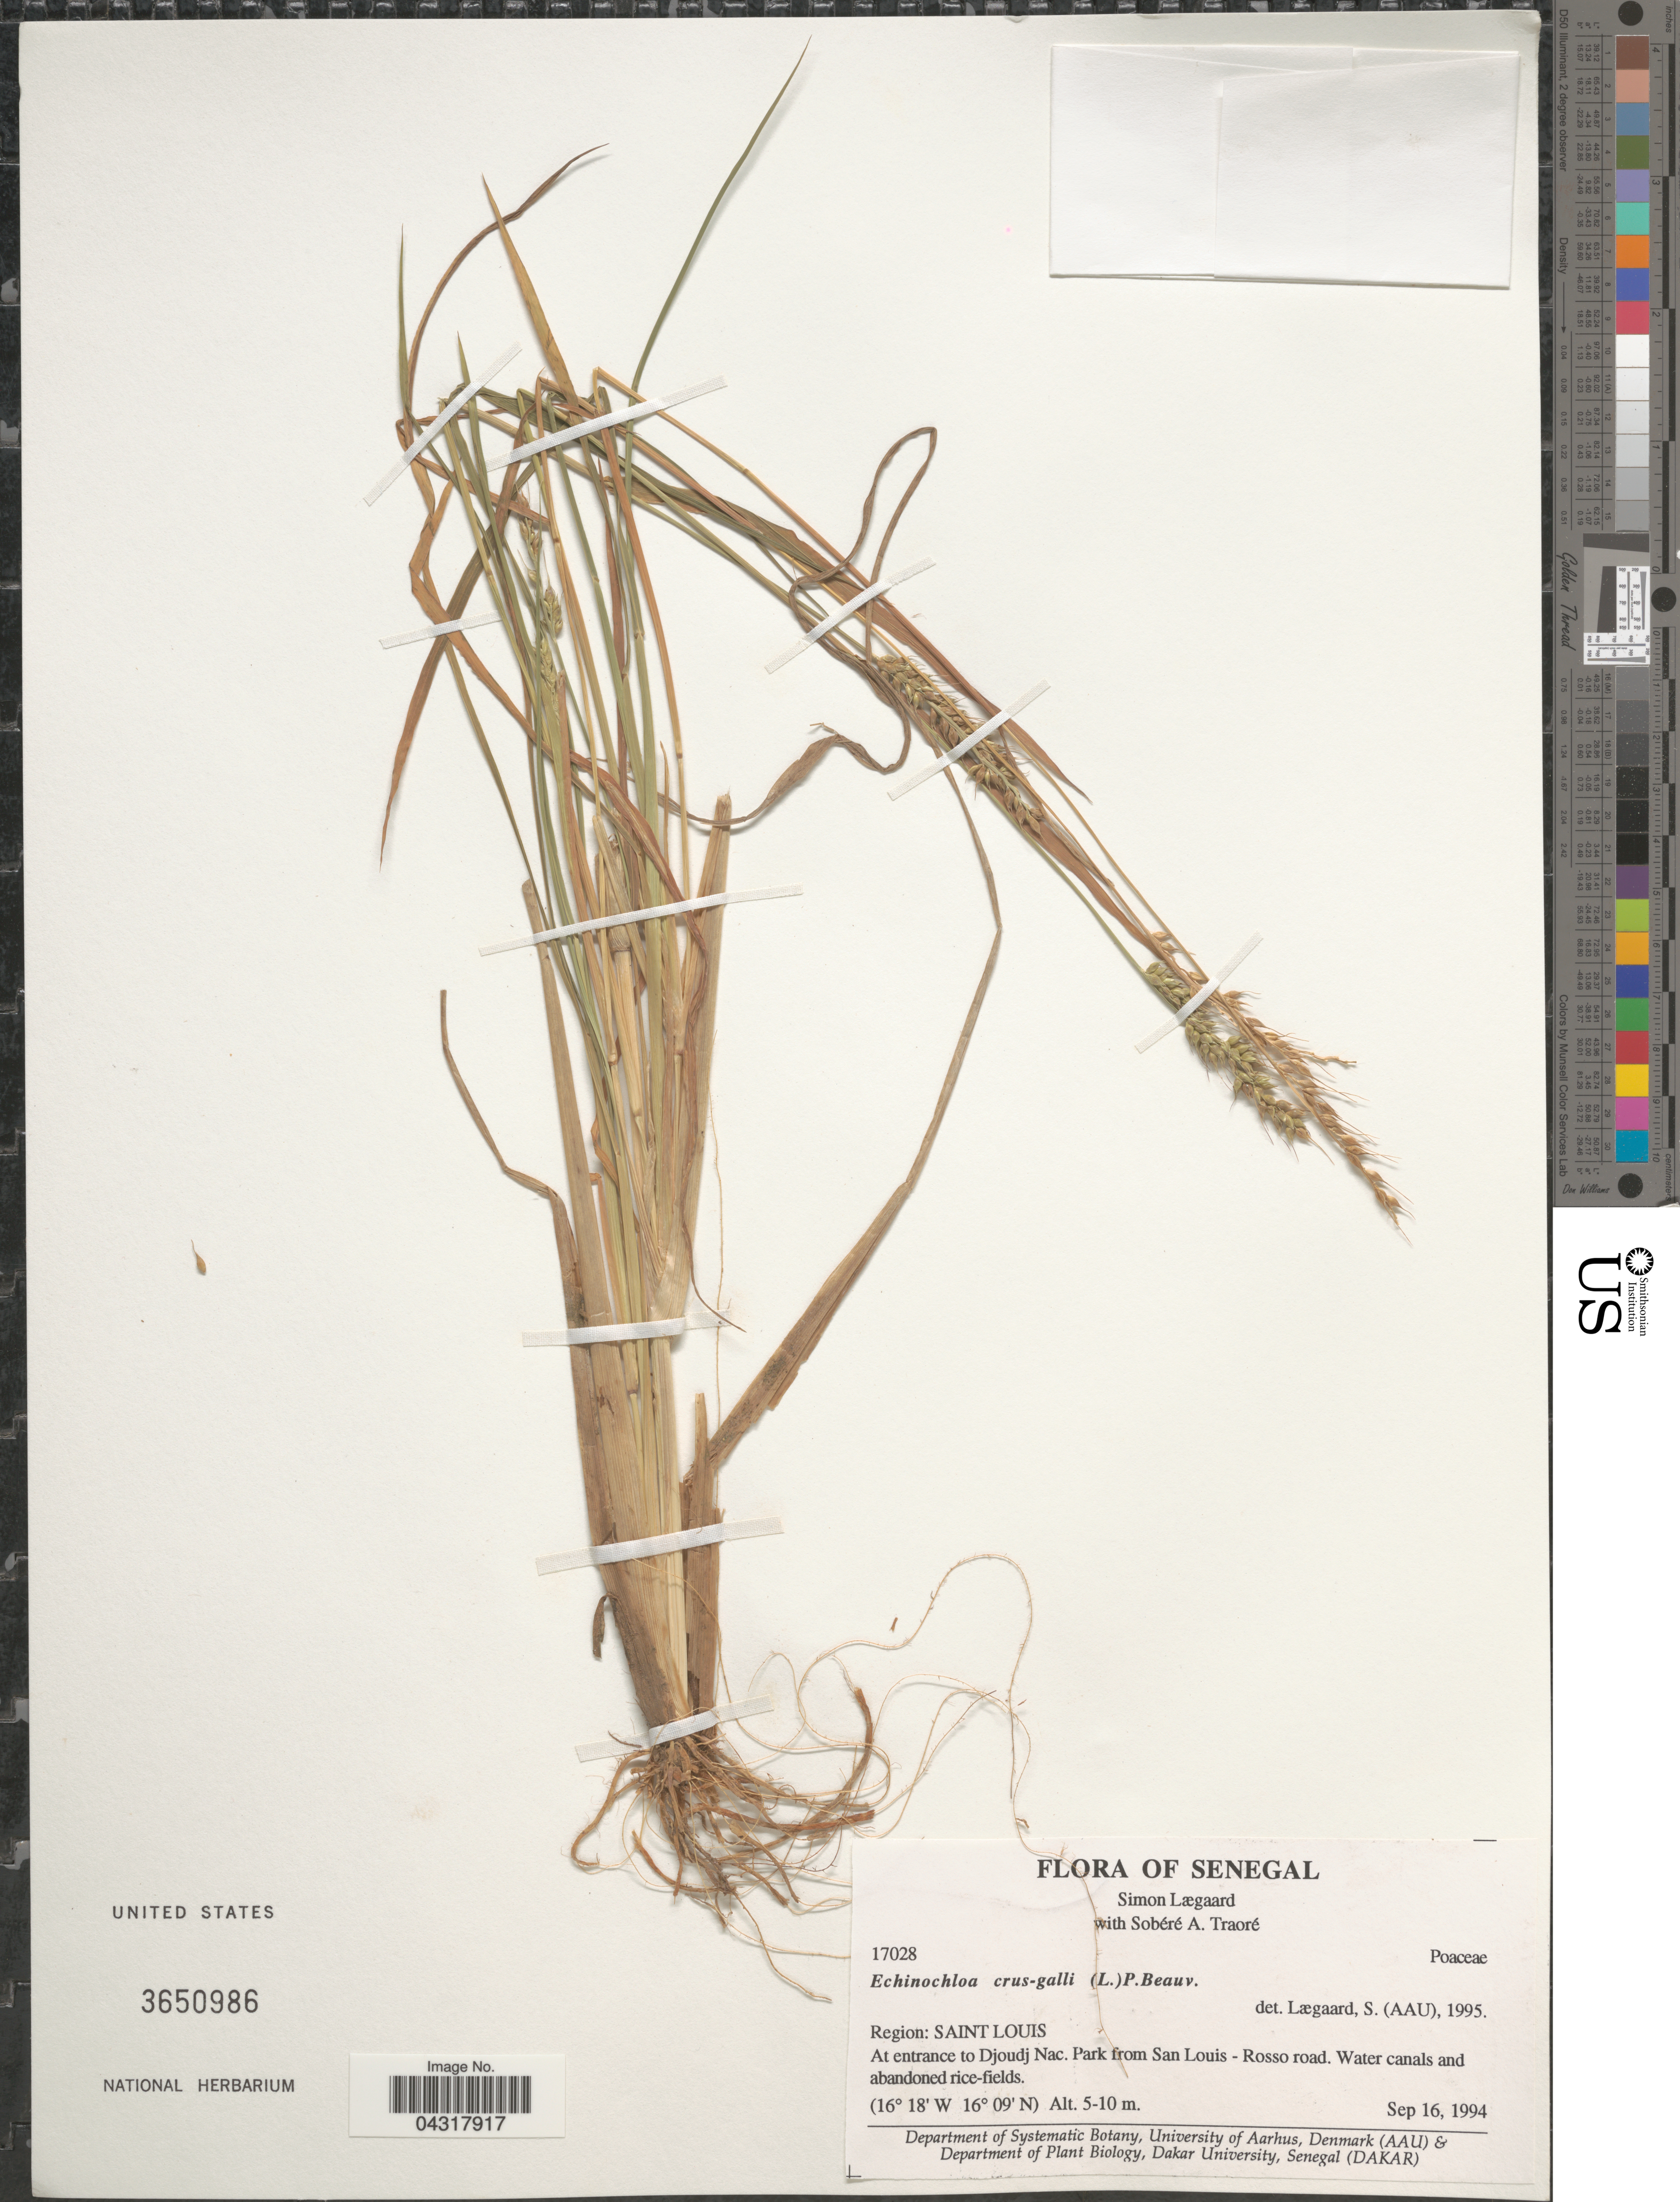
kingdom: Plantae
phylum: Tracheophyta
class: Liliopsida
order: Poales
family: Poaceae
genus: Echinochloa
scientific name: Echinochloa crus-galli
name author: (L.) P. Beauv.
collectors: S. Lægaard & S. Traore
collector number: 17028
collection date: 1994-09-16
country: Senegal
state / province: Saint-Louis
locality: Region: Saint Louis. At entrance to Djoudj Nac. Park from San Louis - Rosso road. Water canals and abandoned rice-fields.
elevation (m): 5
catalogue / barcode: US 3650986